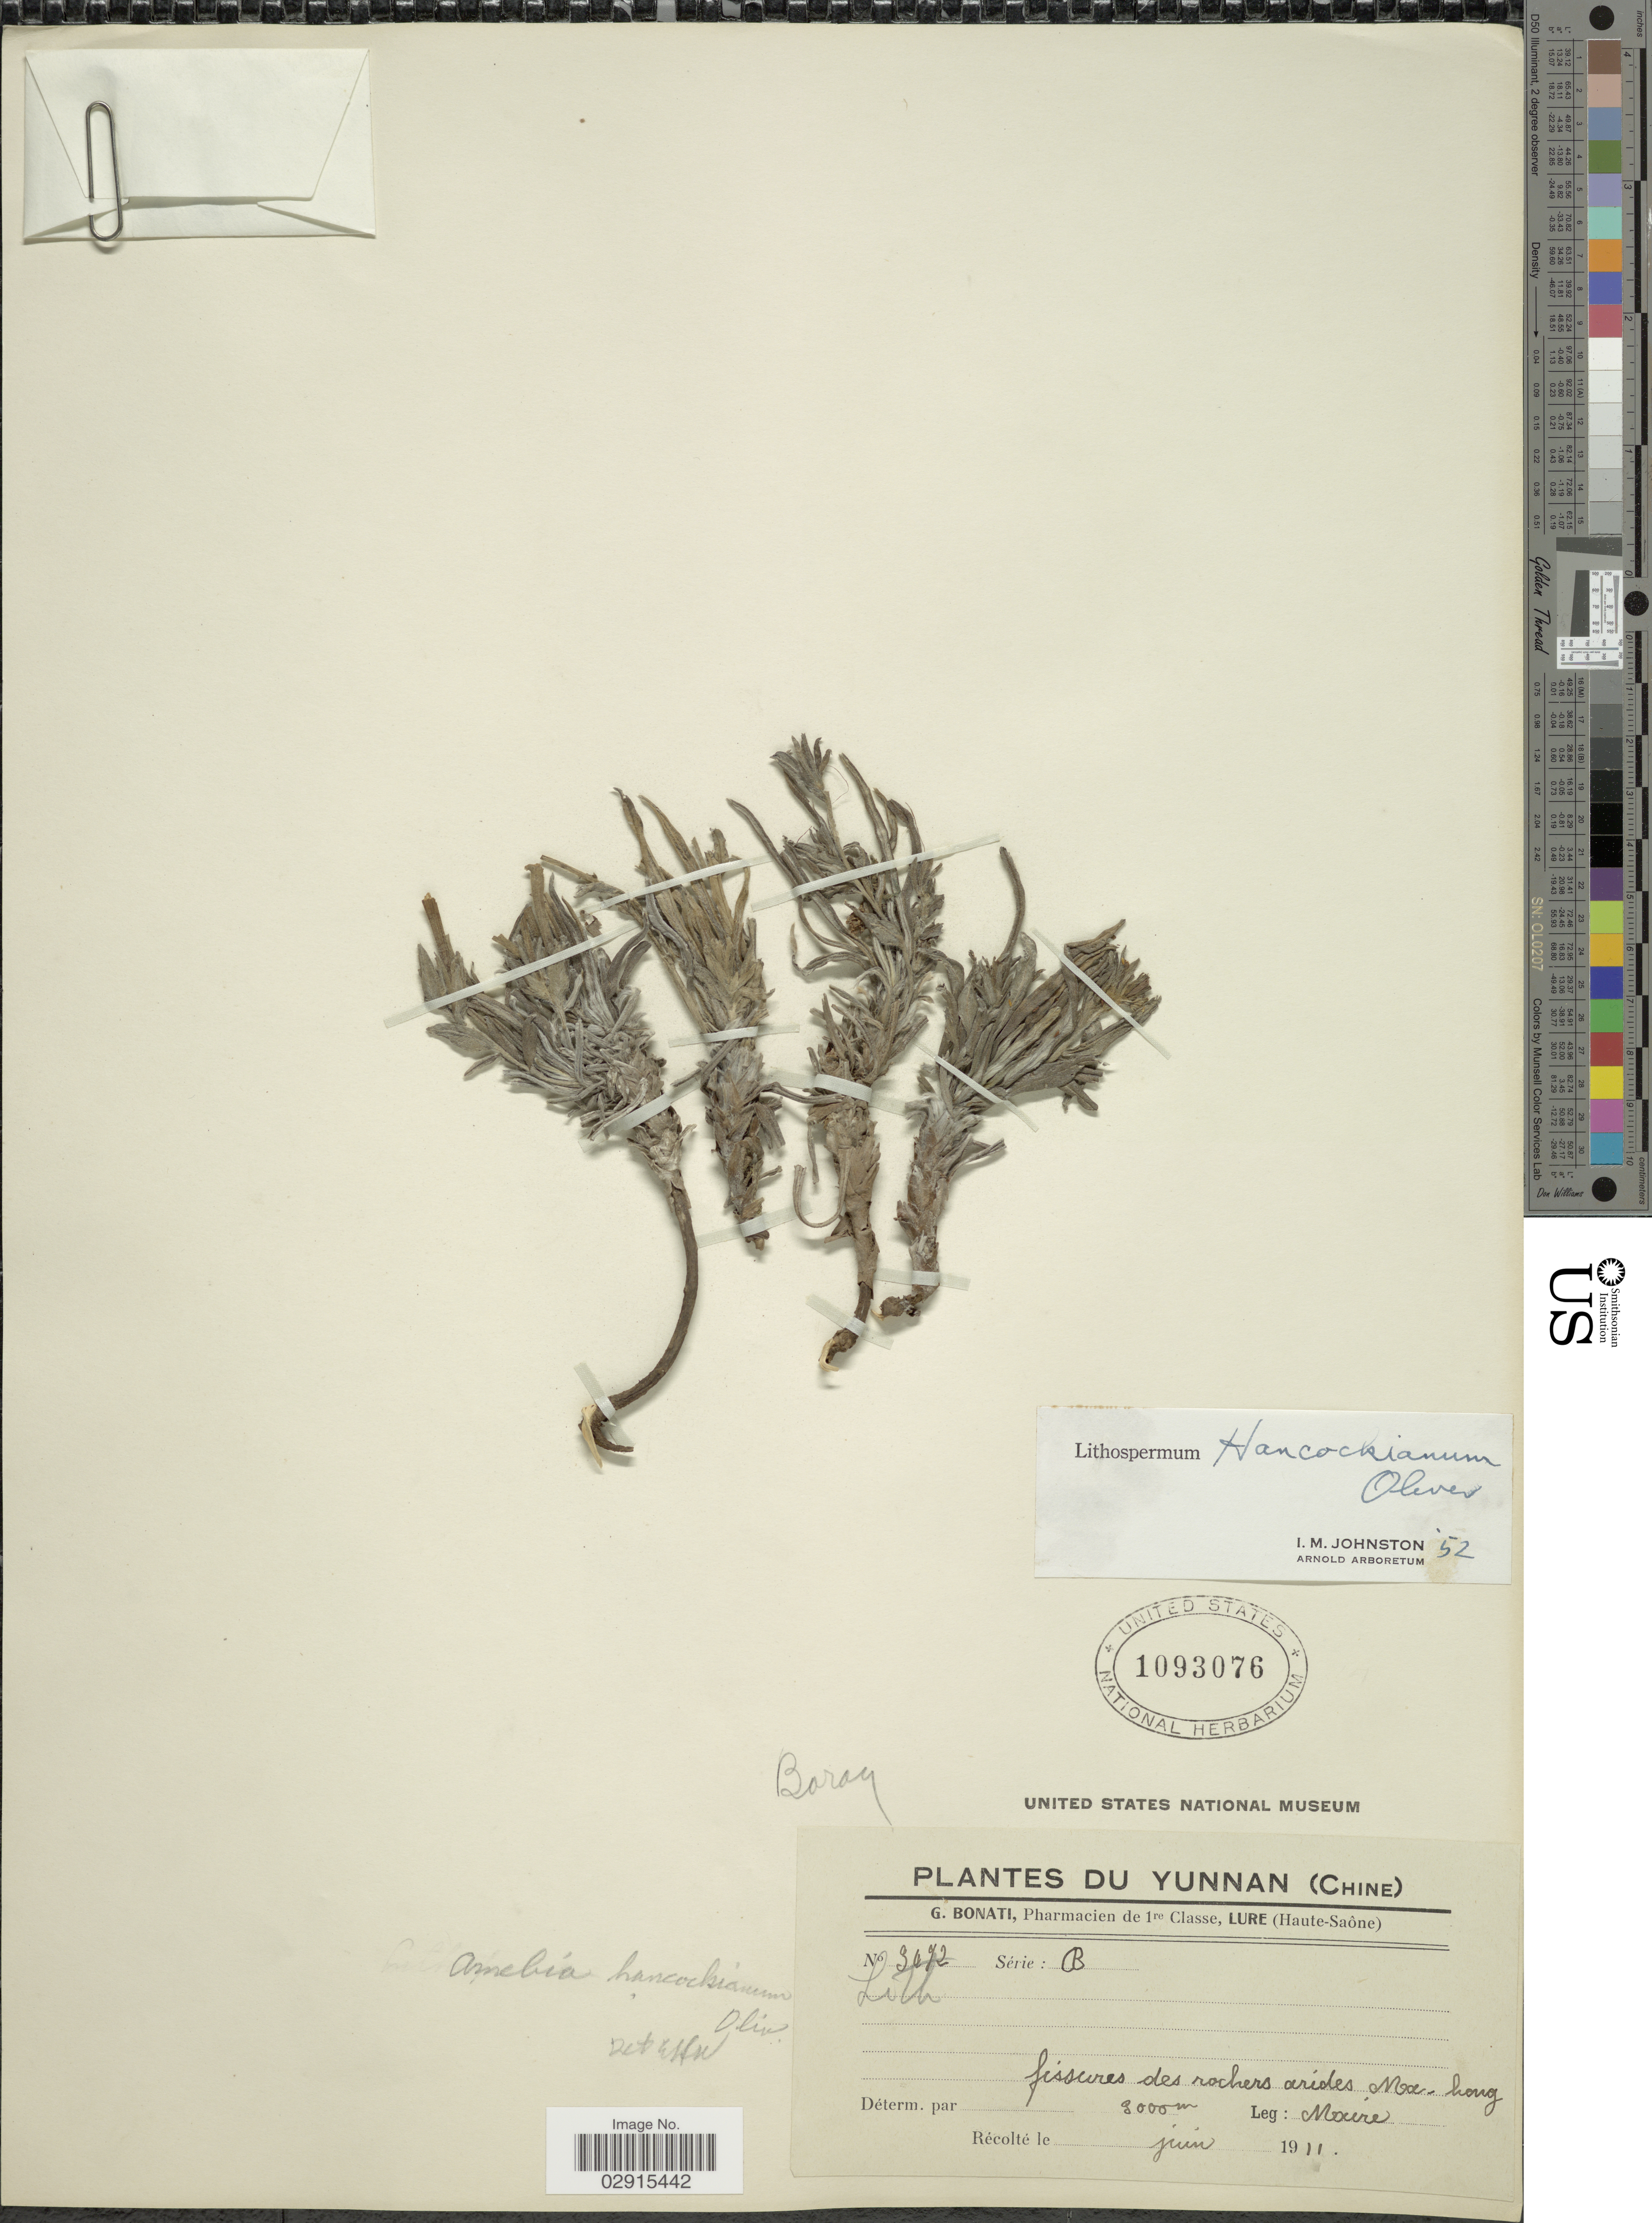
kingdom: Plantae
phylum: Tracheophyta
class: Magnoliopsida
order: Boraginales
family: Boraginaceae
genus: Lithospermum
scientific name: Lithospermum hancockianum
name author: Oliv.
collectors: Maire, --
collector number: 3092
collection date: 1911-06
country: China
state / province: Yunnan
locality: Fisscures des rochers arides Noe. Hong.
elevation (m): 3000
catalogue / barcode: US 1093076